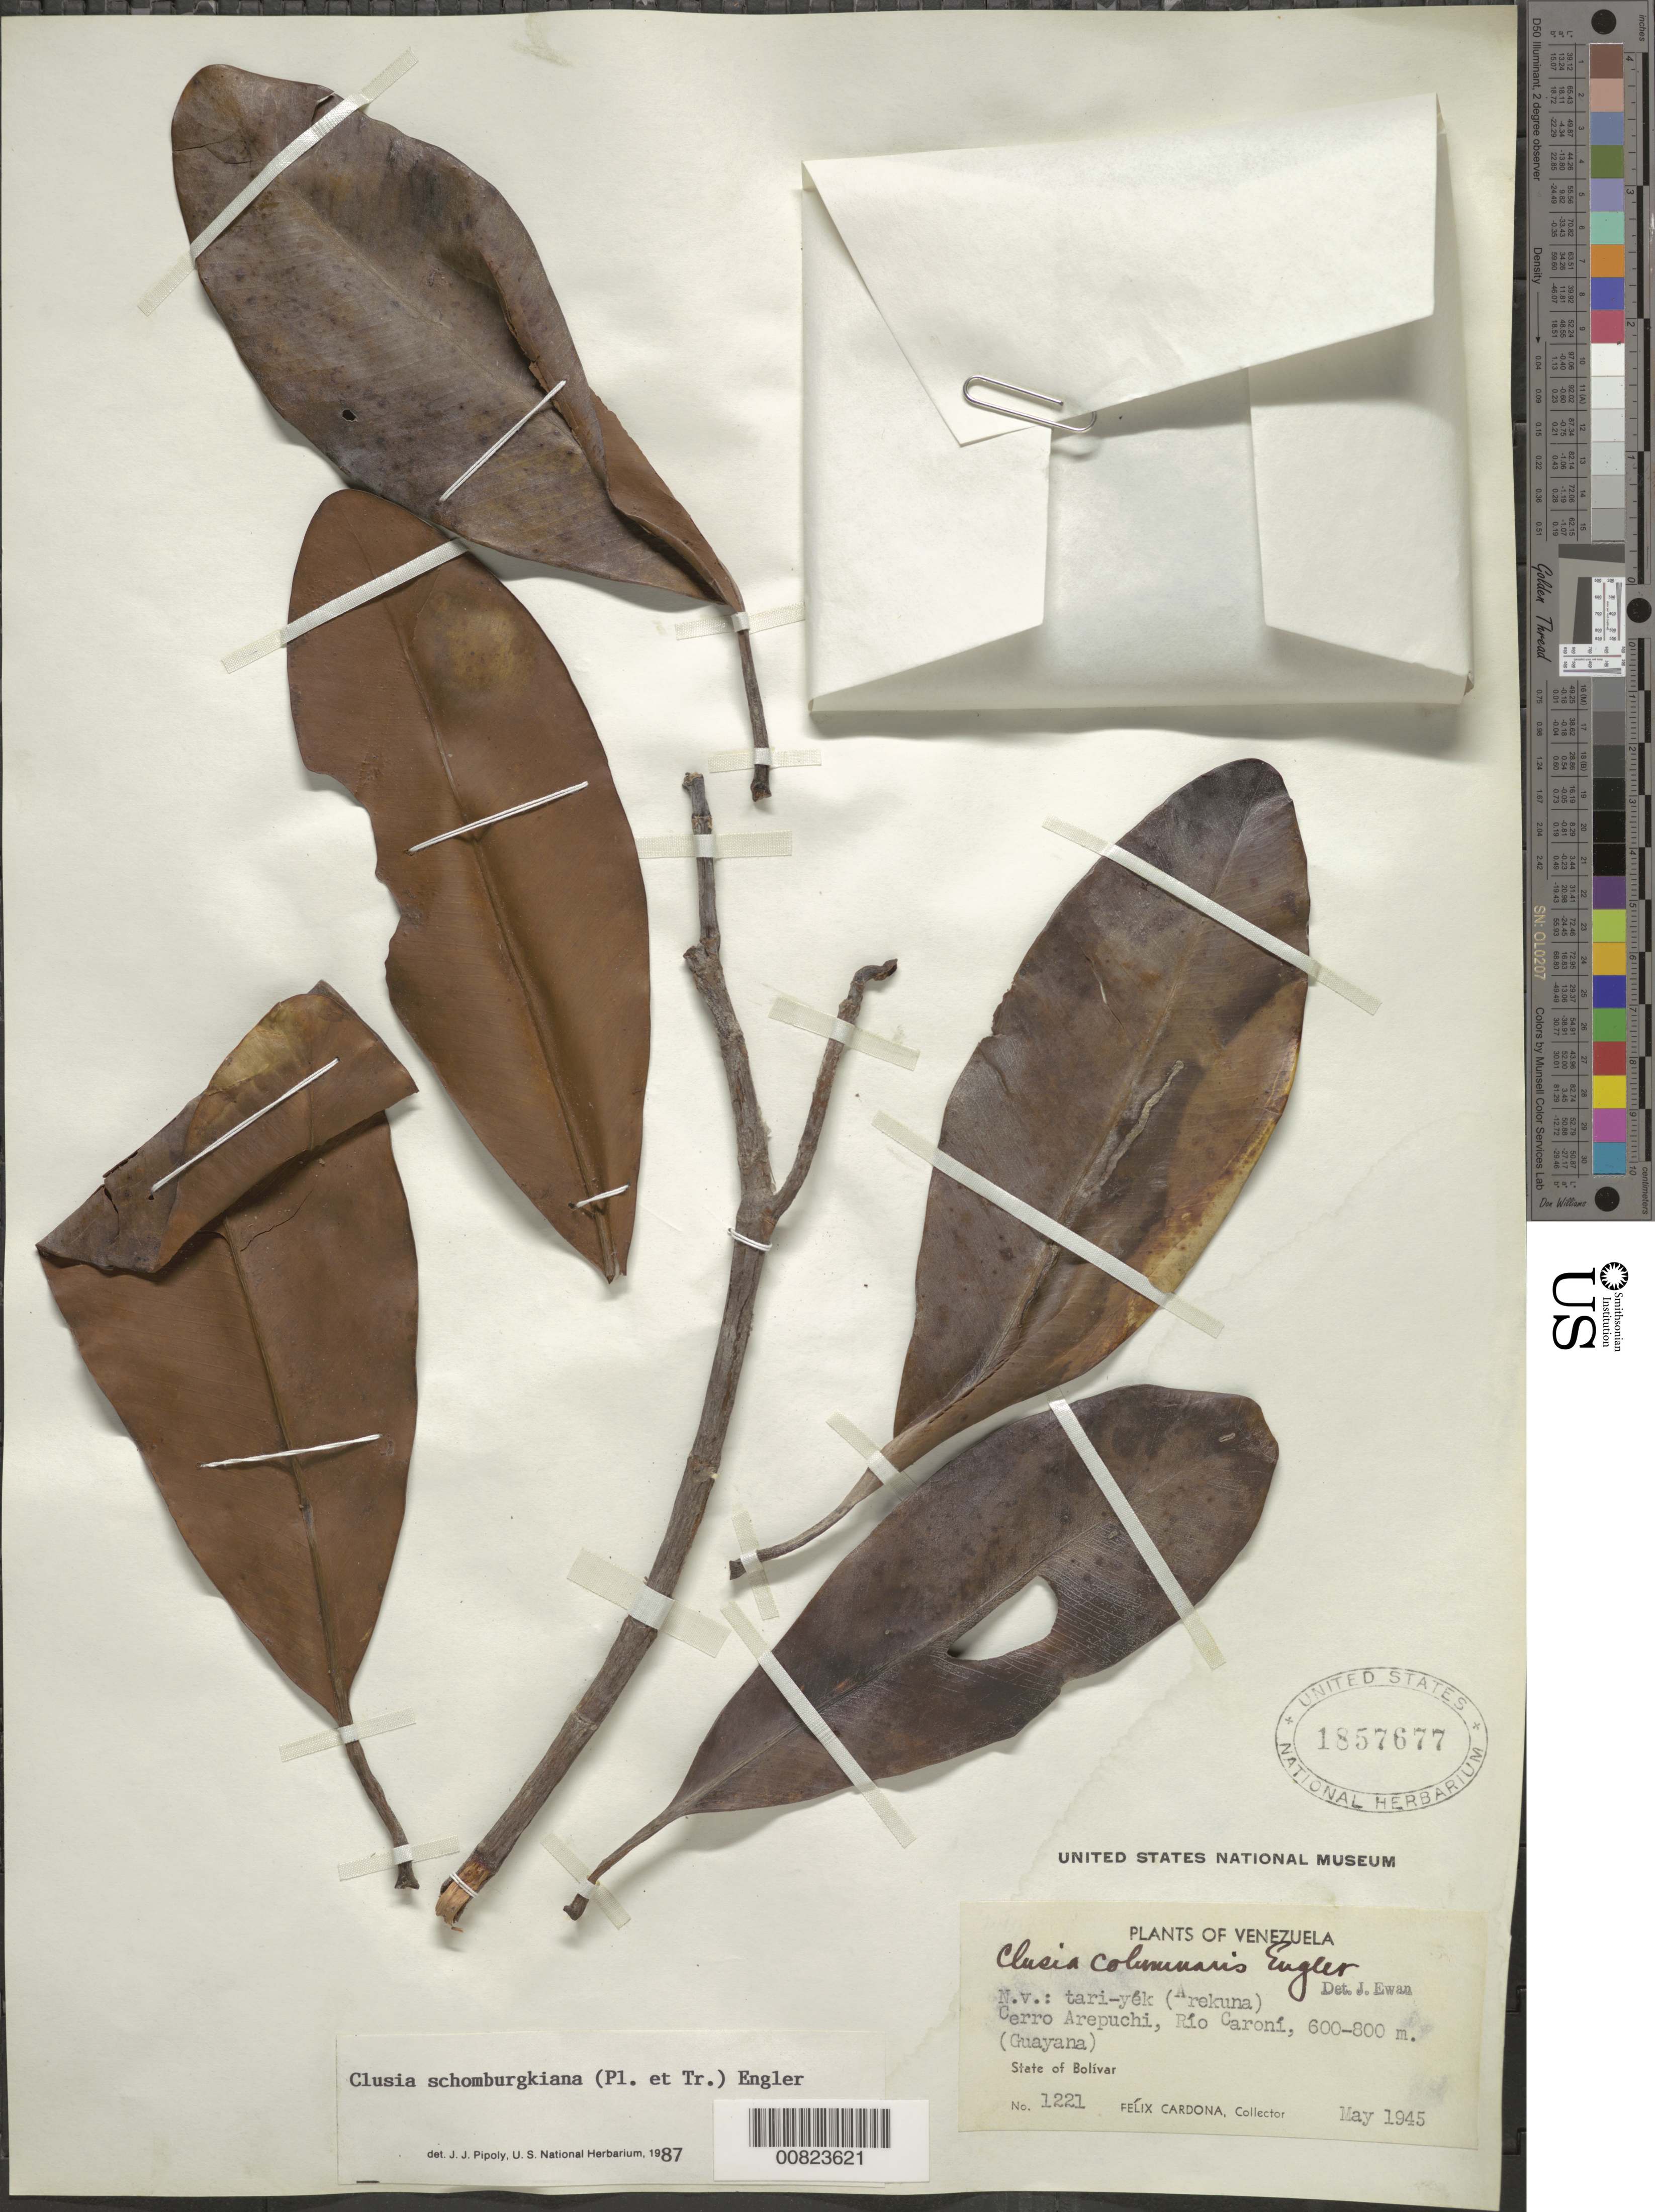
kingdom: Plantae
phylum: Tracheophyta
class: Magnoliopsida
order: Malpighiales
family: Clusiaceae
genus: Clusia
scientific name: Clusia schomburgkiana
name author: (Planch. & Triana) Benth. ex Engl.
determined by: Pipoly, J. J., III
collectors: F. Cardona Puig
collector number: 1221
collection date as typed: May-45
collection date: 1945-05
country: Venezuela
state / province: Bolívar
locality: Río Caroní, Cerro Arepuchi (Guayana)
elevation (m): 600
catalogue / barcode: US 1857677